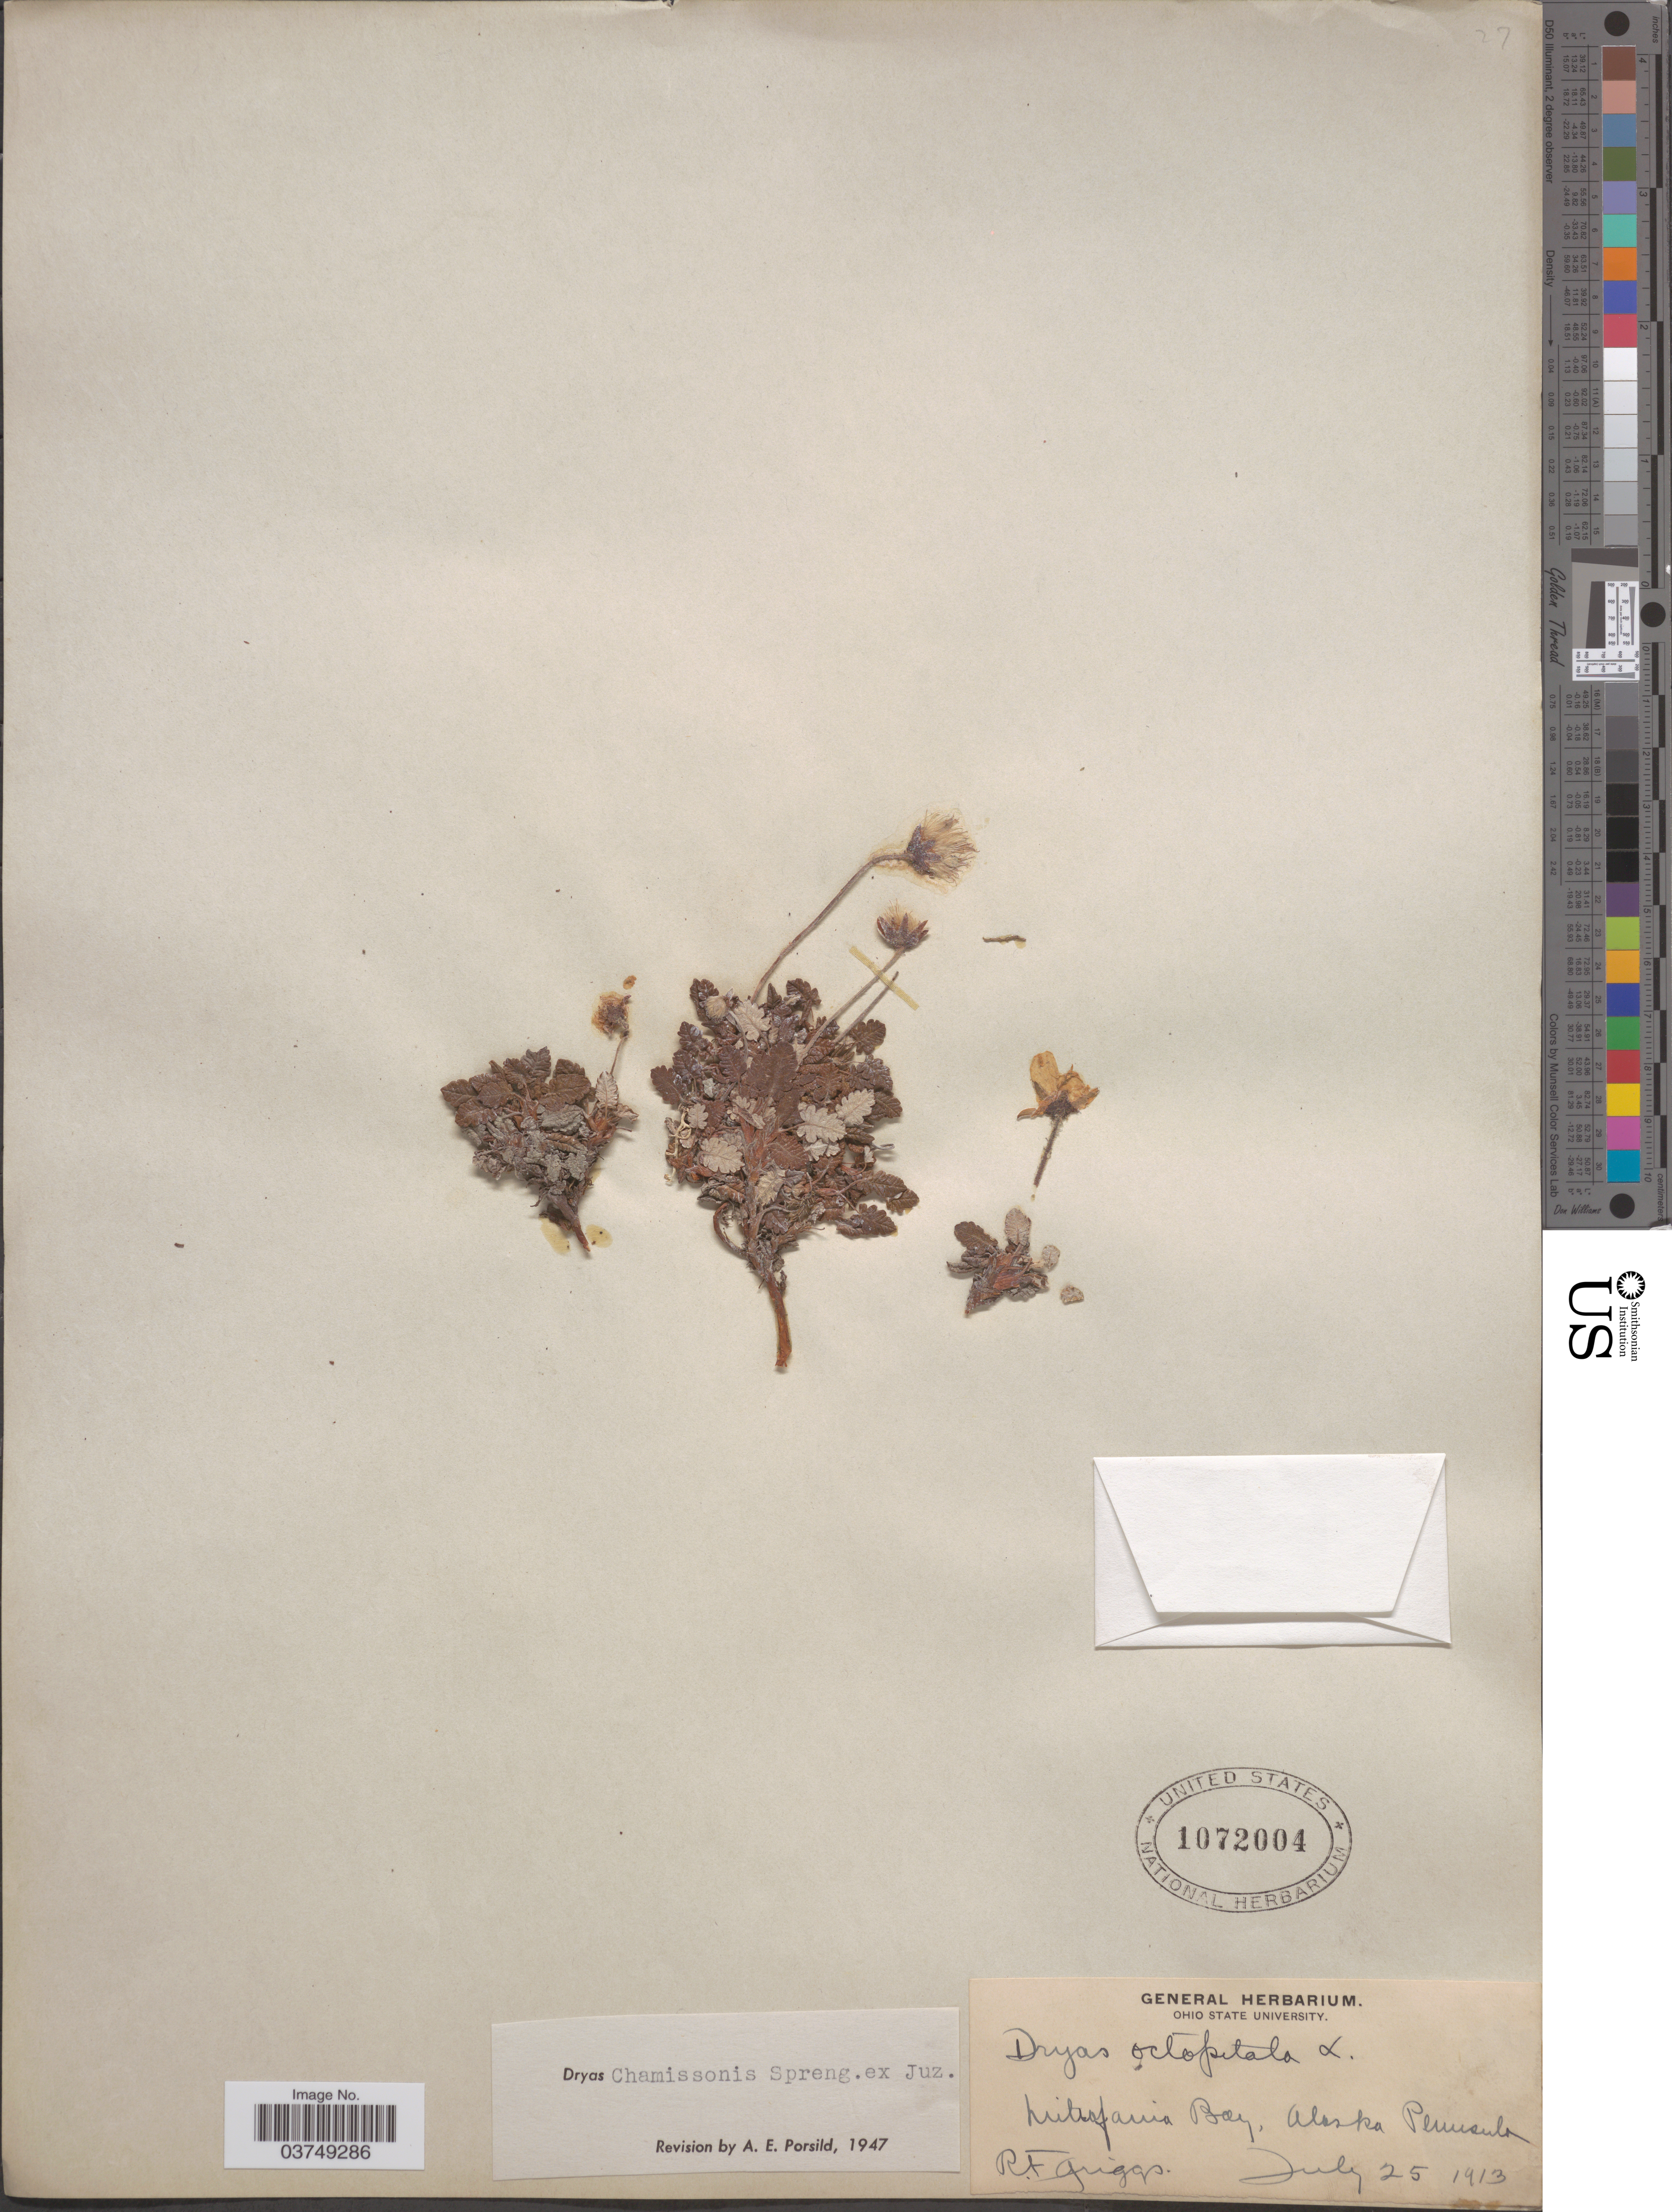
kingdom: Plantae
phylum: Tracheophyta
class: Magnoliopsida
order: Rosales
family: Rosaceae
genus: Dryas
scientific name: Dryas chamissonis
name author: Spreng. ex Juz.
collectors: R. F. Griggs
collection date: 1913-07-25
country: United States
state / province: Alaska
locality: Mitrofania Bay, Alaska Peninsula.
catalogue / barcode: US 1072004